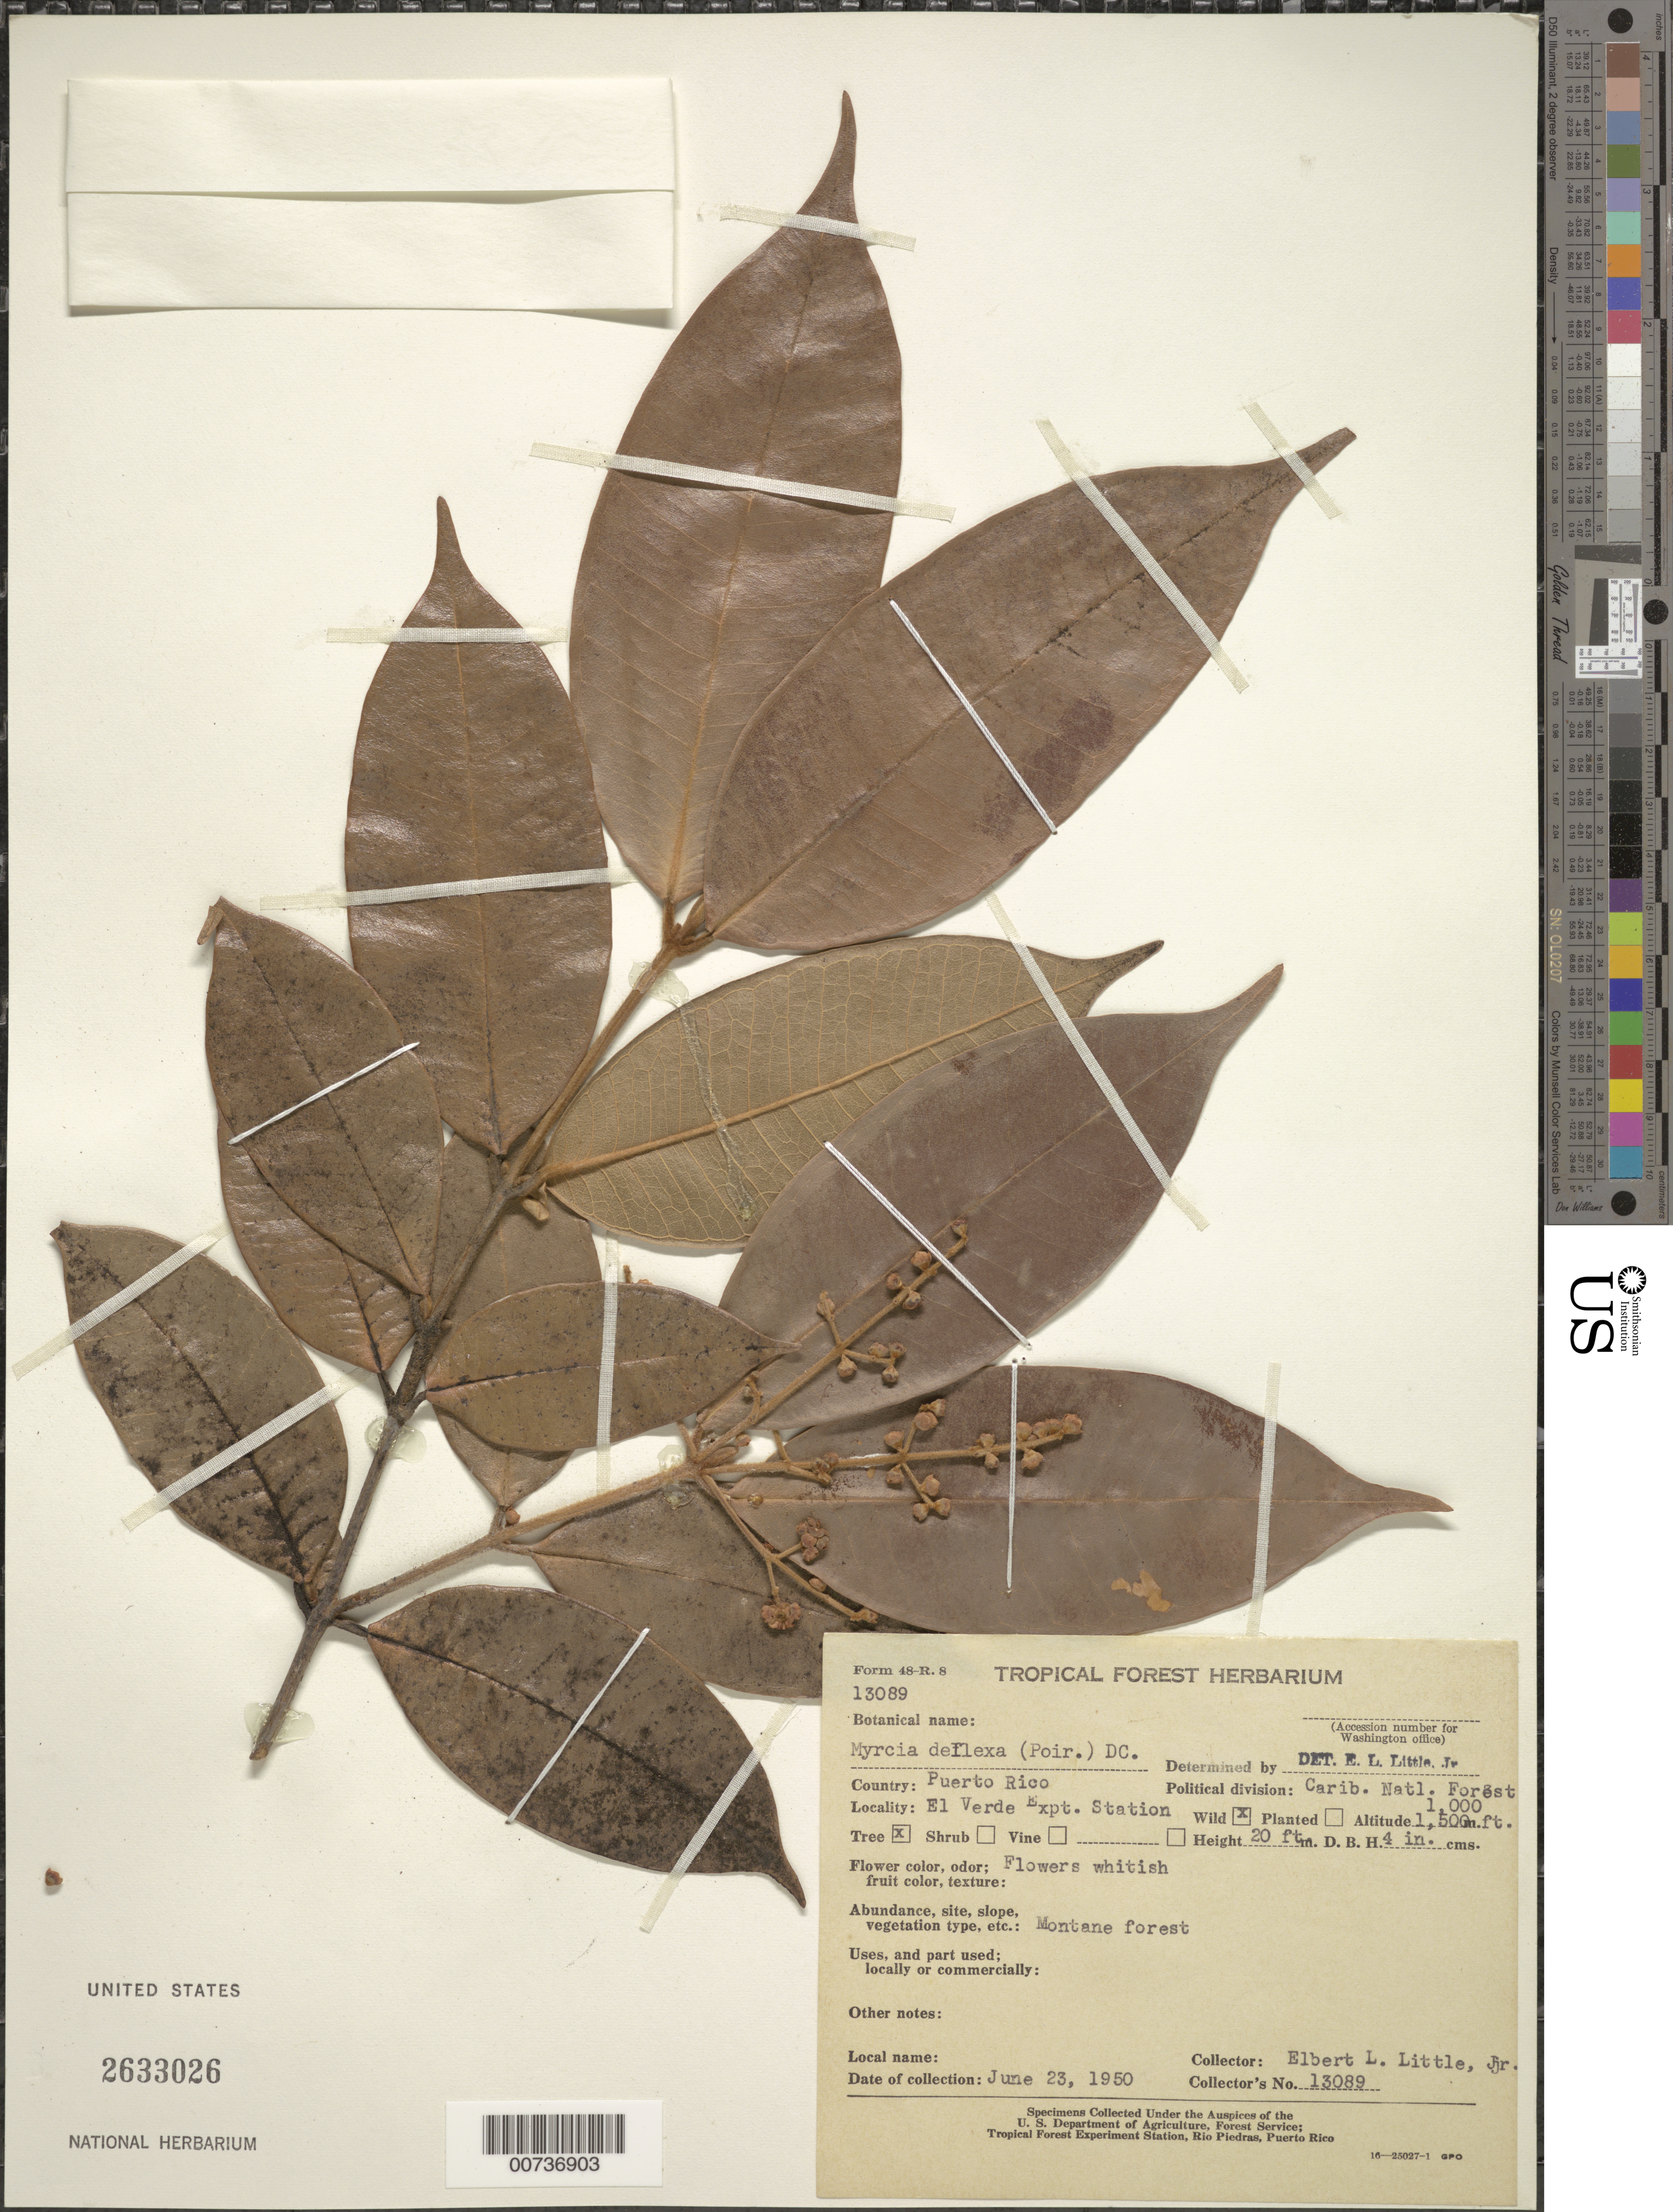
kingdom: Plantae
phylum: Tracheophyta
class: Magnoliopsida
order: Myrtales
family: Myrtaceae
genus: Myrcia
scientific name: Myrcia deflexa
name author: (Poir.) DC.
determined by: Little, Elbert L., Jr., (FSSR), United States Department of Agriculture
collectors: E. L. Little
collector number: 13089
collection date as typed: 23 Jun 1950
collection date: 1950-06-23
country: Puerto Rico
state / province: Río Grande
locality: El Verde Expt. Station, Caribbean National Forest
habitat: Montane forest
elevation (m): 305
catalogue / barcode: US 2633026